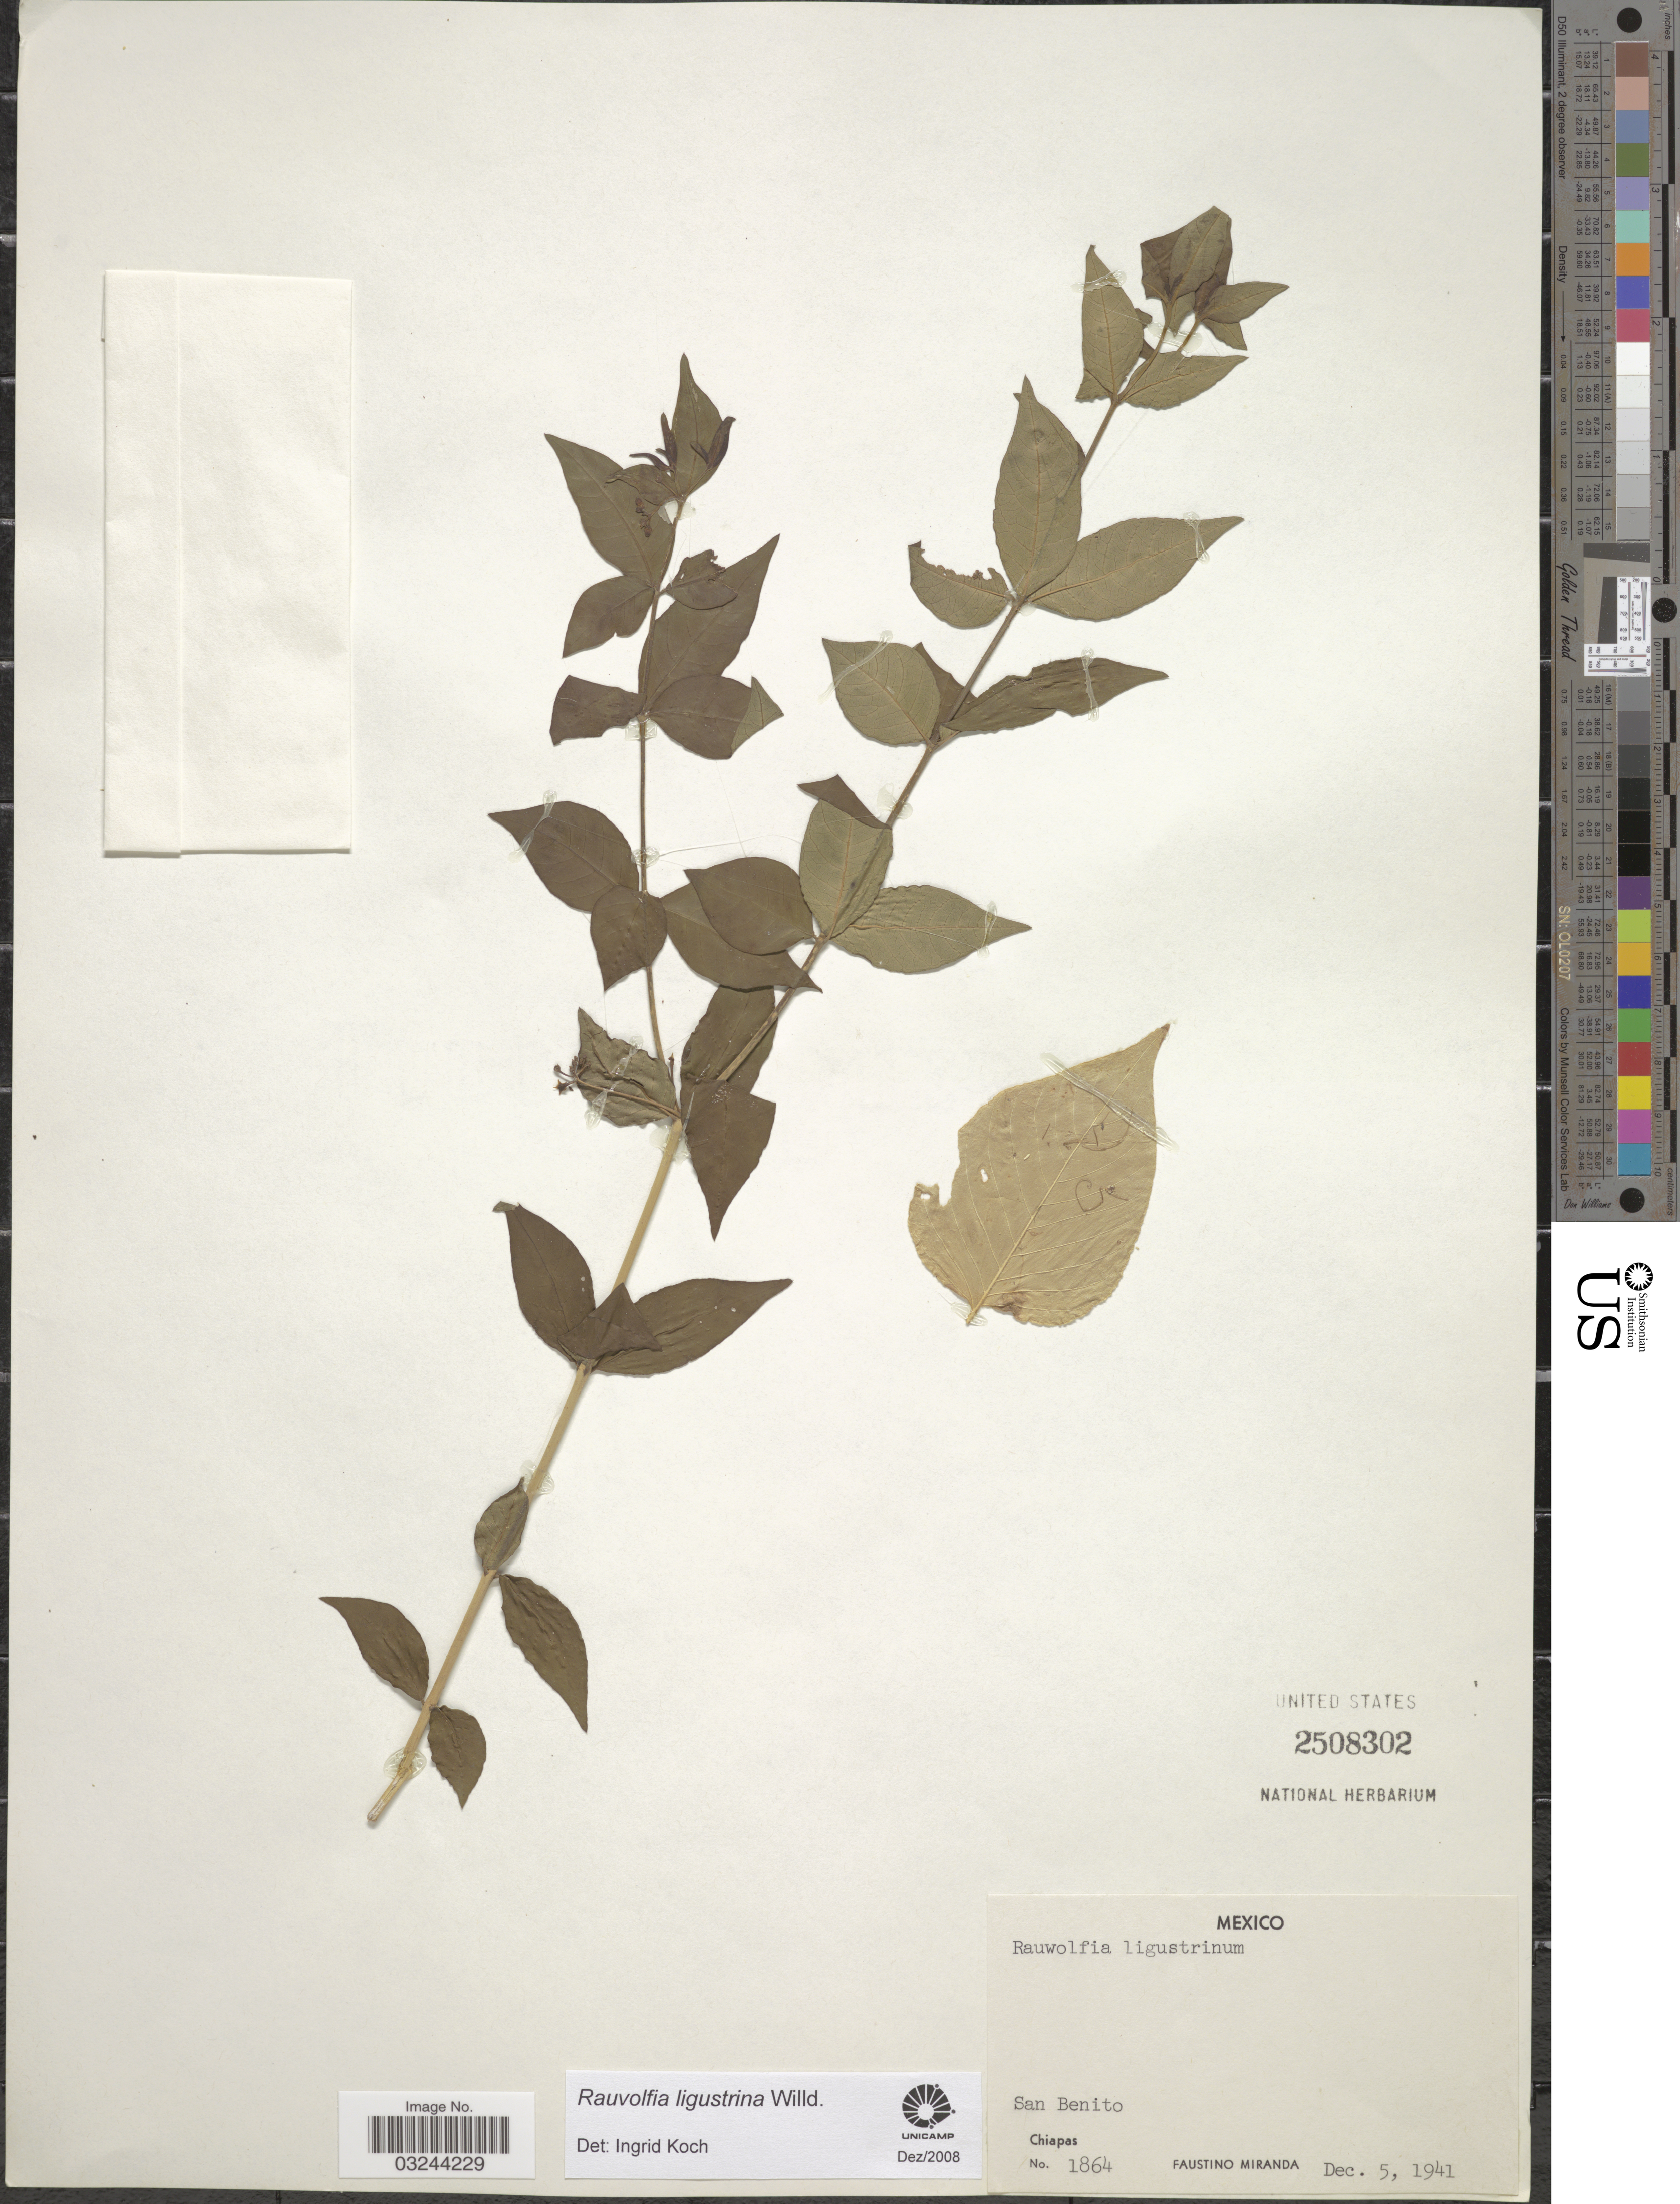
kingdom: Plantae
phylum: Tracheophyta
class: Magnoliopsida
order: Gentianales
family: Apocynaceae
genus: Rauvolfia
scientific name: Rauvolfia ligustrina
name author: Willd. ex Roem. & Schult.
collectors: F. Miranda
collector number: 1864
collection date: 1941-12-05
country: Mexico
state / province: Chiapas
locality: San Benito.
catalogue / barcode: US 2508302